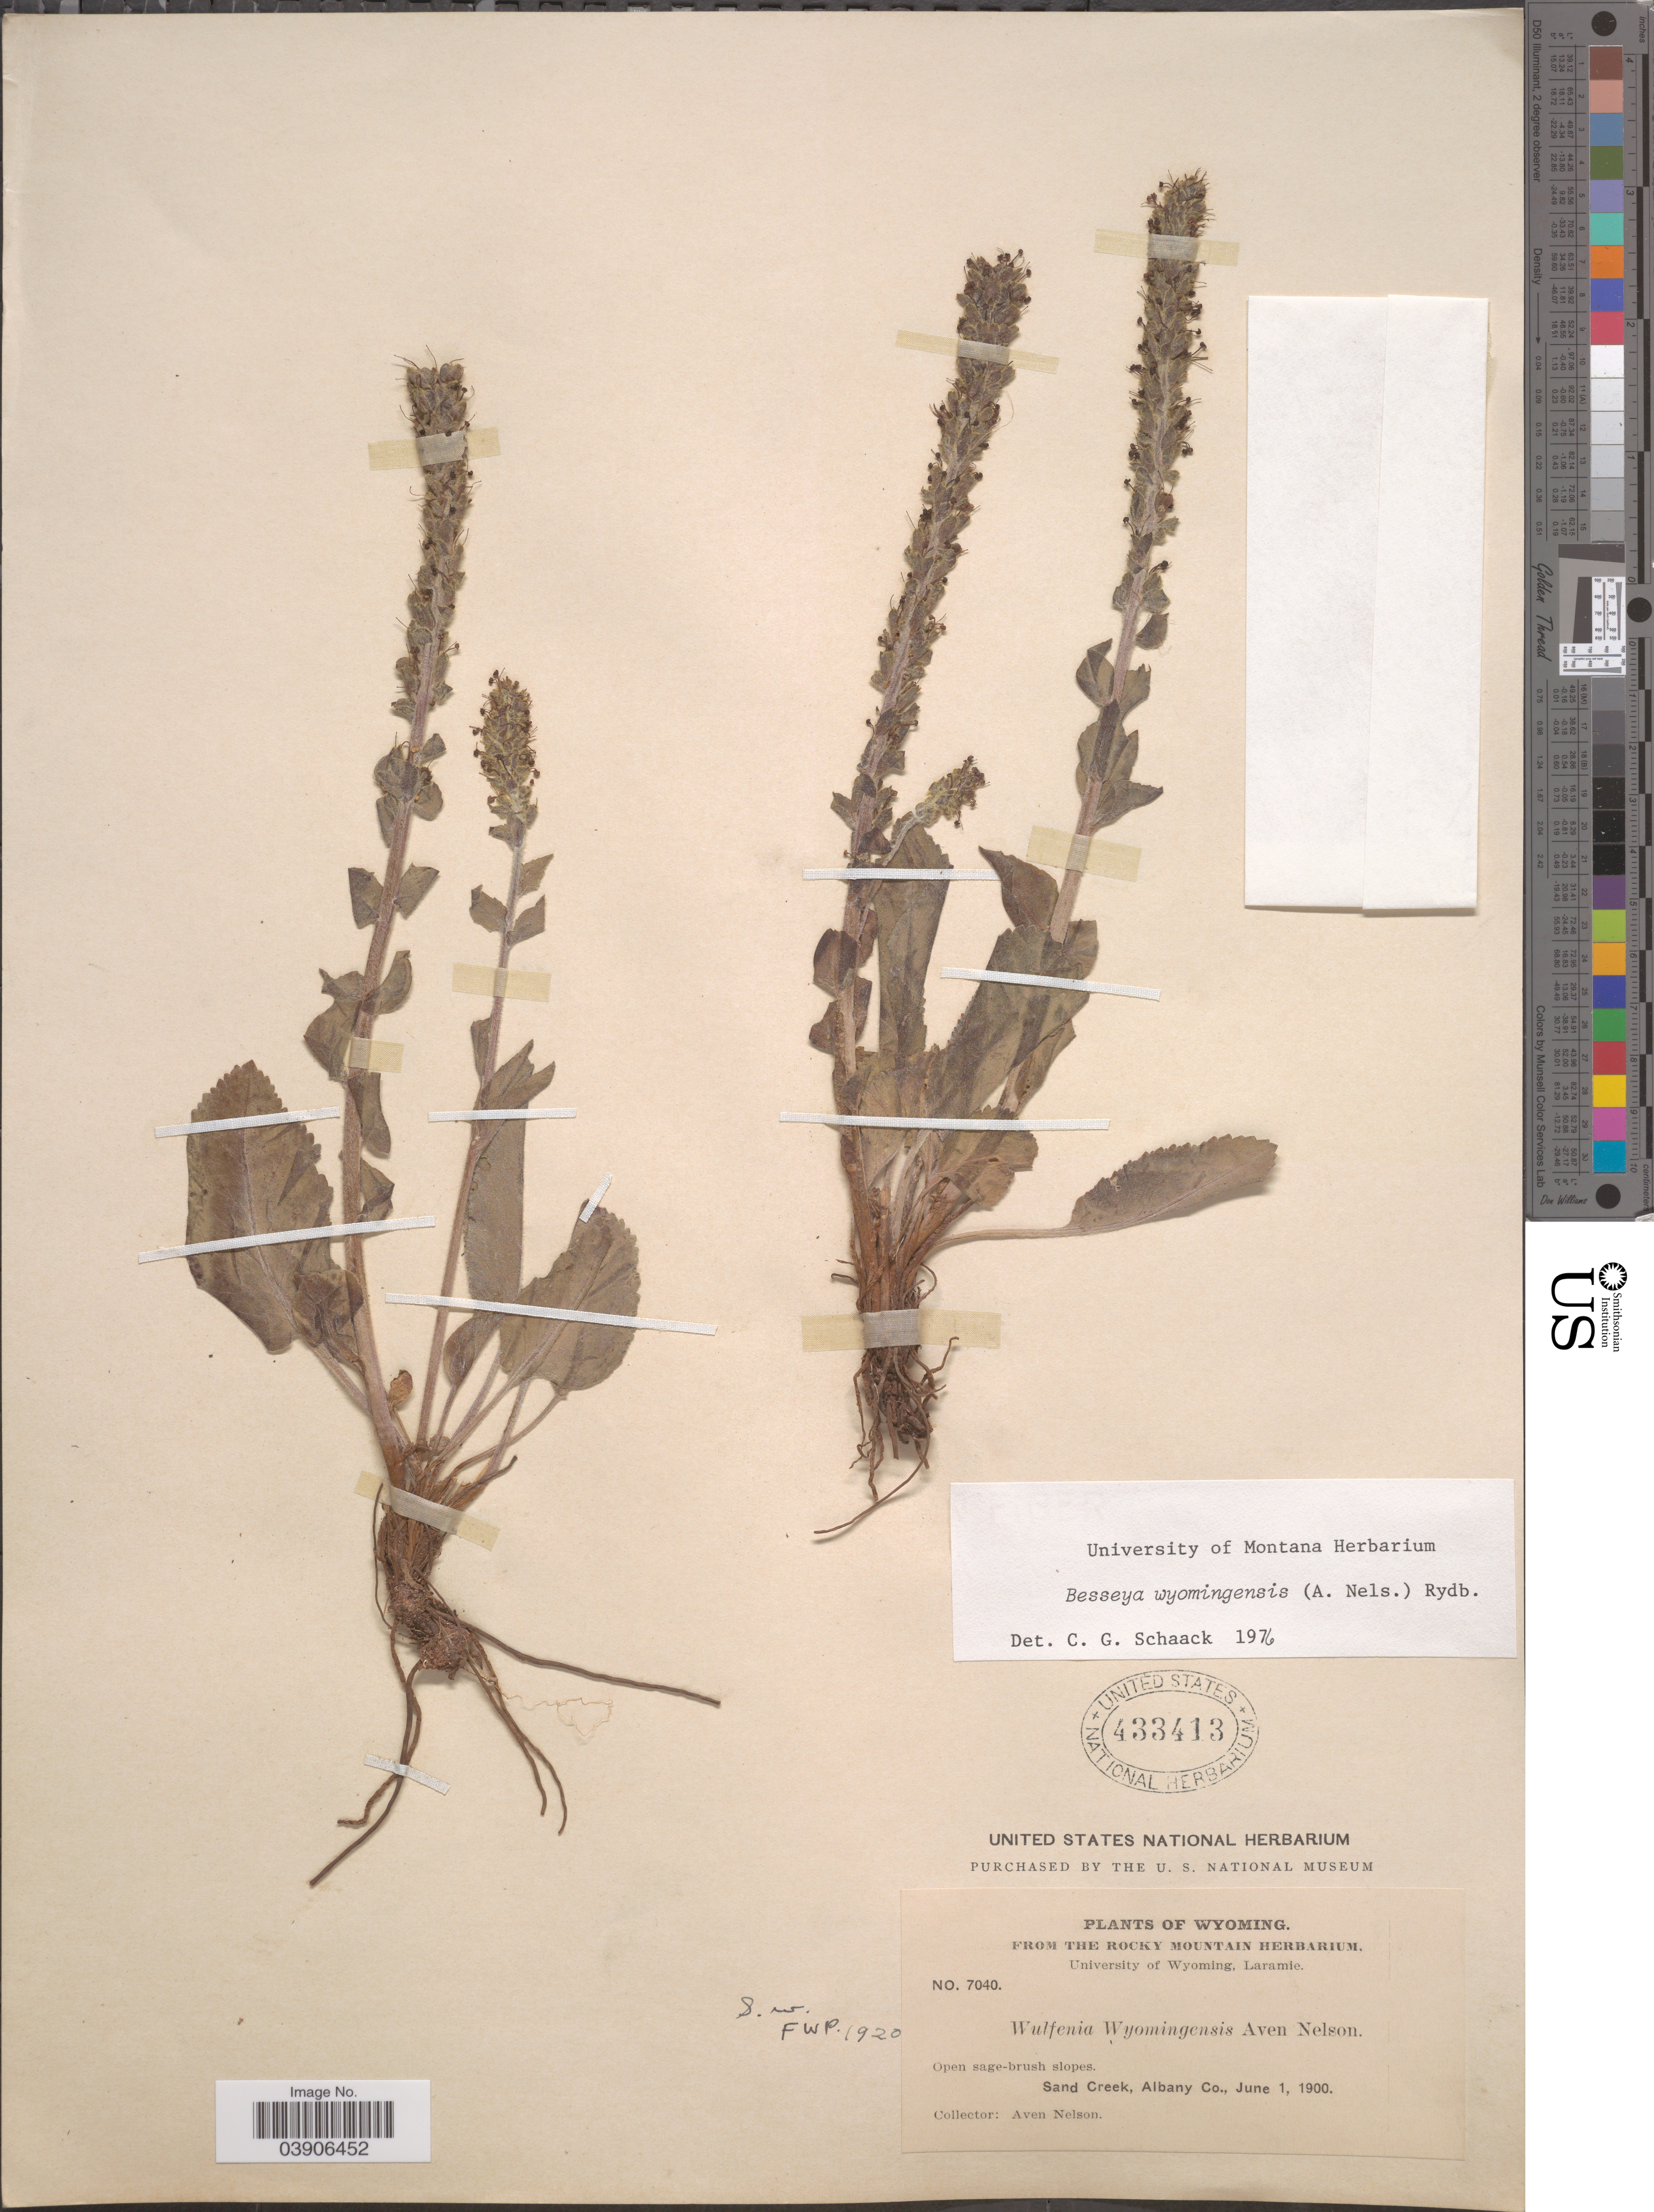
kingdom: Plantae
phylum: Tracheophyta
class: Magnoliopsida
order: Lamiales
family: Plantaginaceae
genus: Synthyris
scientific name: Synthyris wyomingensis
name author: A. Heller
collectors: A. Nelson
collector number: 7040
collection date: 1900-06-01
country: United States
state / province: Wyoming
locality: Sand Creek, Albany Co.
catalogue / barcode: US 433413